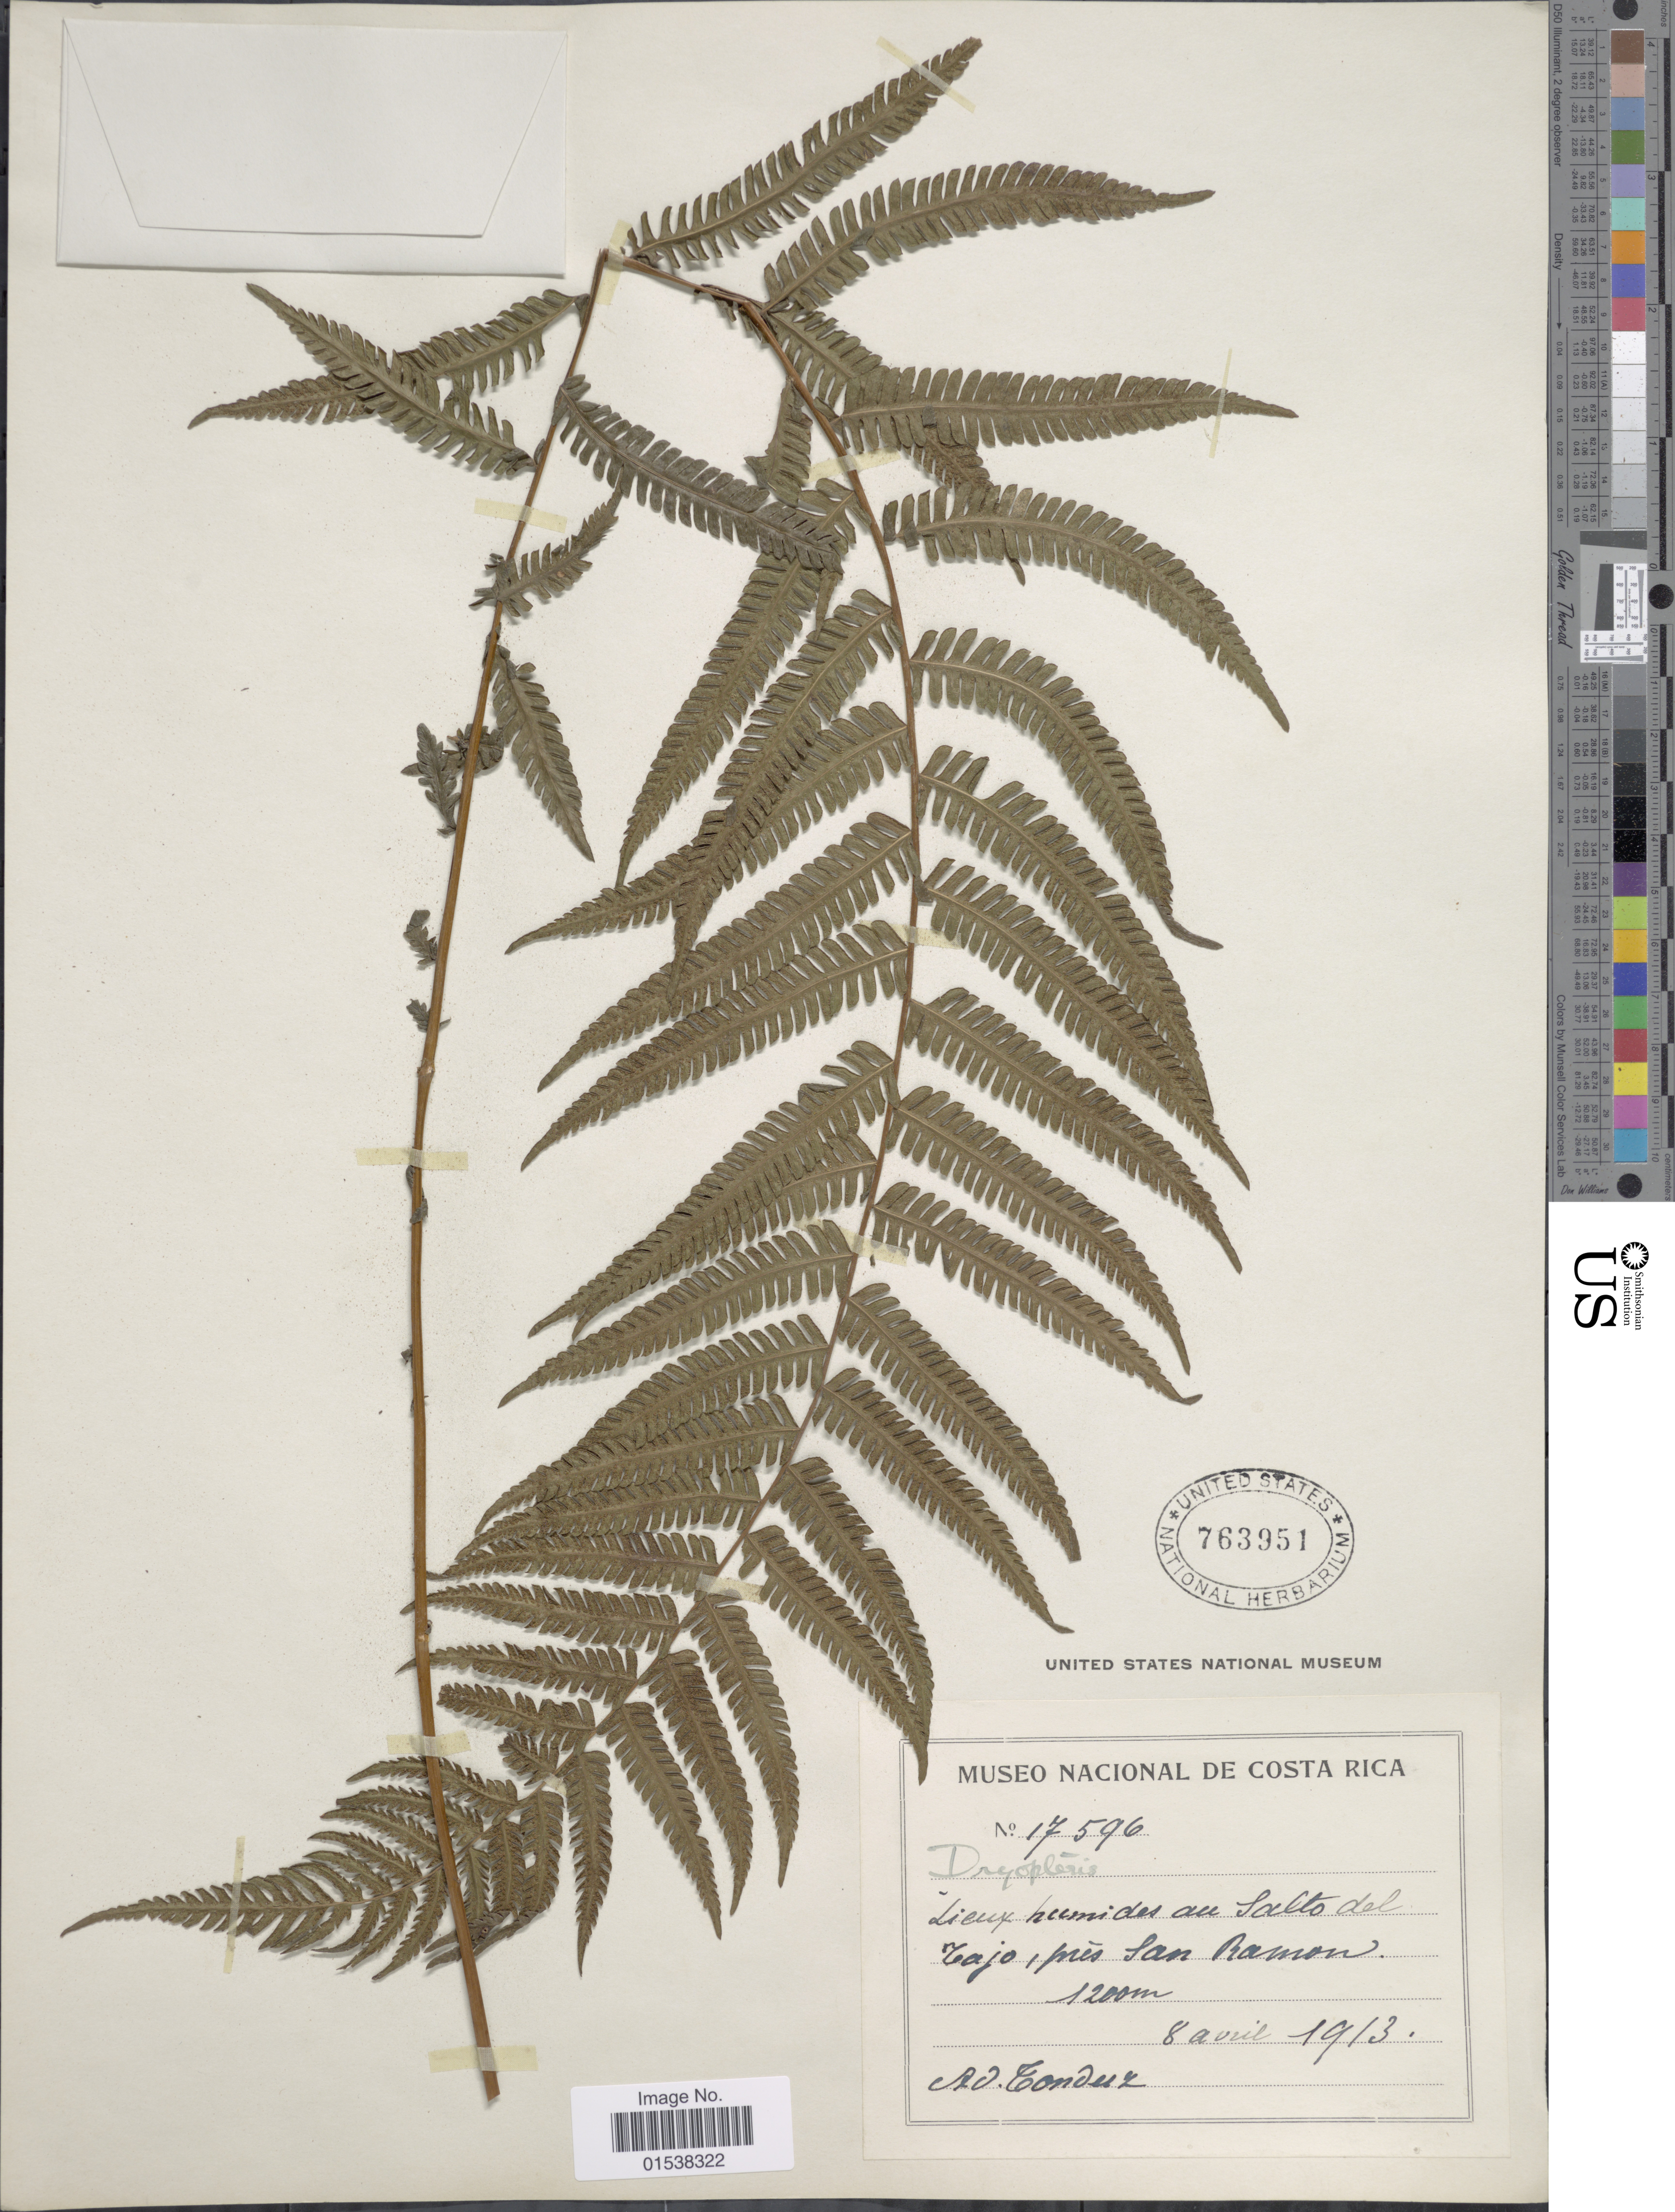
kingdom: Plantae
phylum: Tracheophyta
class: Polypodiopsida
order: Polypodiales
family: Thelypteridaceae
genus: Amauropelta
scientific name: Amauropelta concinna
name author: (Willd.) Pic. Serm.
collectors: A. Tonduz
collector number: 17596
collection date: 1913-04-08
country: Costa Rica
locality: Lieux humides au Salto del Cajo, pres San Ramon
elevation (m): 1200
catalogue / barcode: US 763951